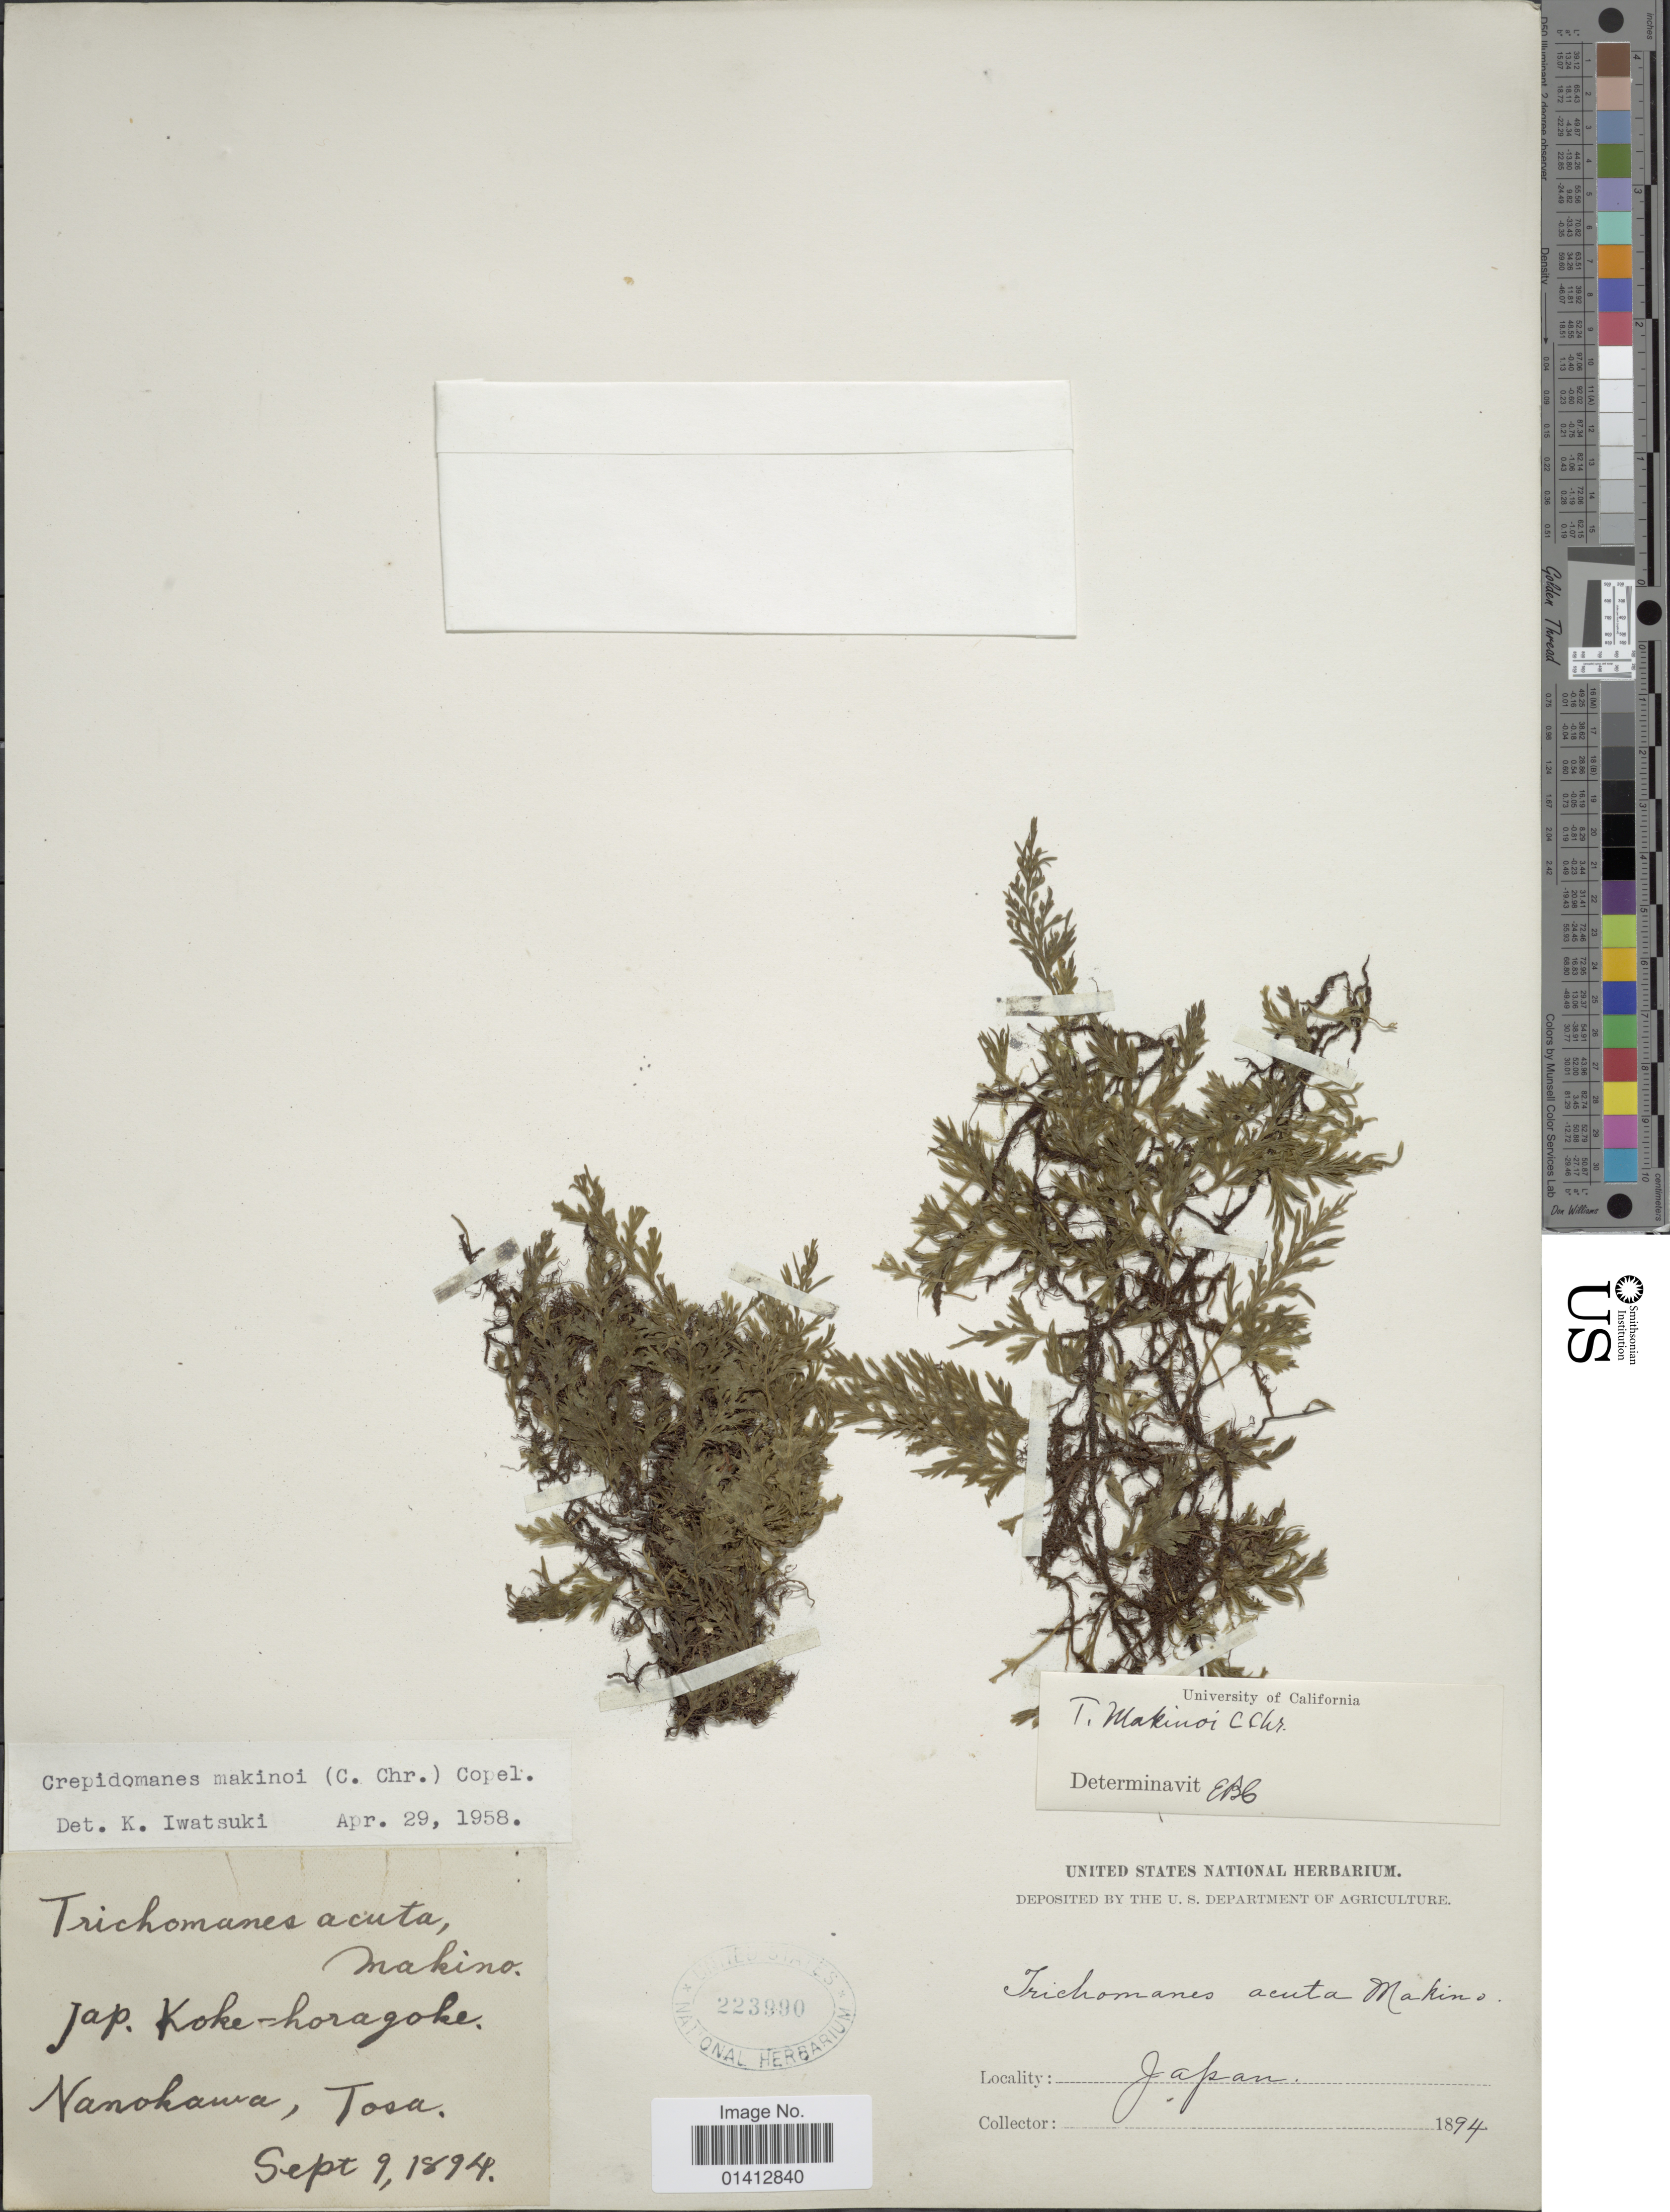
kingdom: Plantae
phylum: Tracheophyta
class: Polypodiopsida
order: Hymenophyllales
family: Hymenophyllaceae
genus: Crepidomanes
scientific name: Crepidomanes makinoi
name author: (C. Chr.) Copel.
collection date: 1894-09-09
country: Japan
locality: Nanokawa, Tosa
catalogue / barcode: US 223990